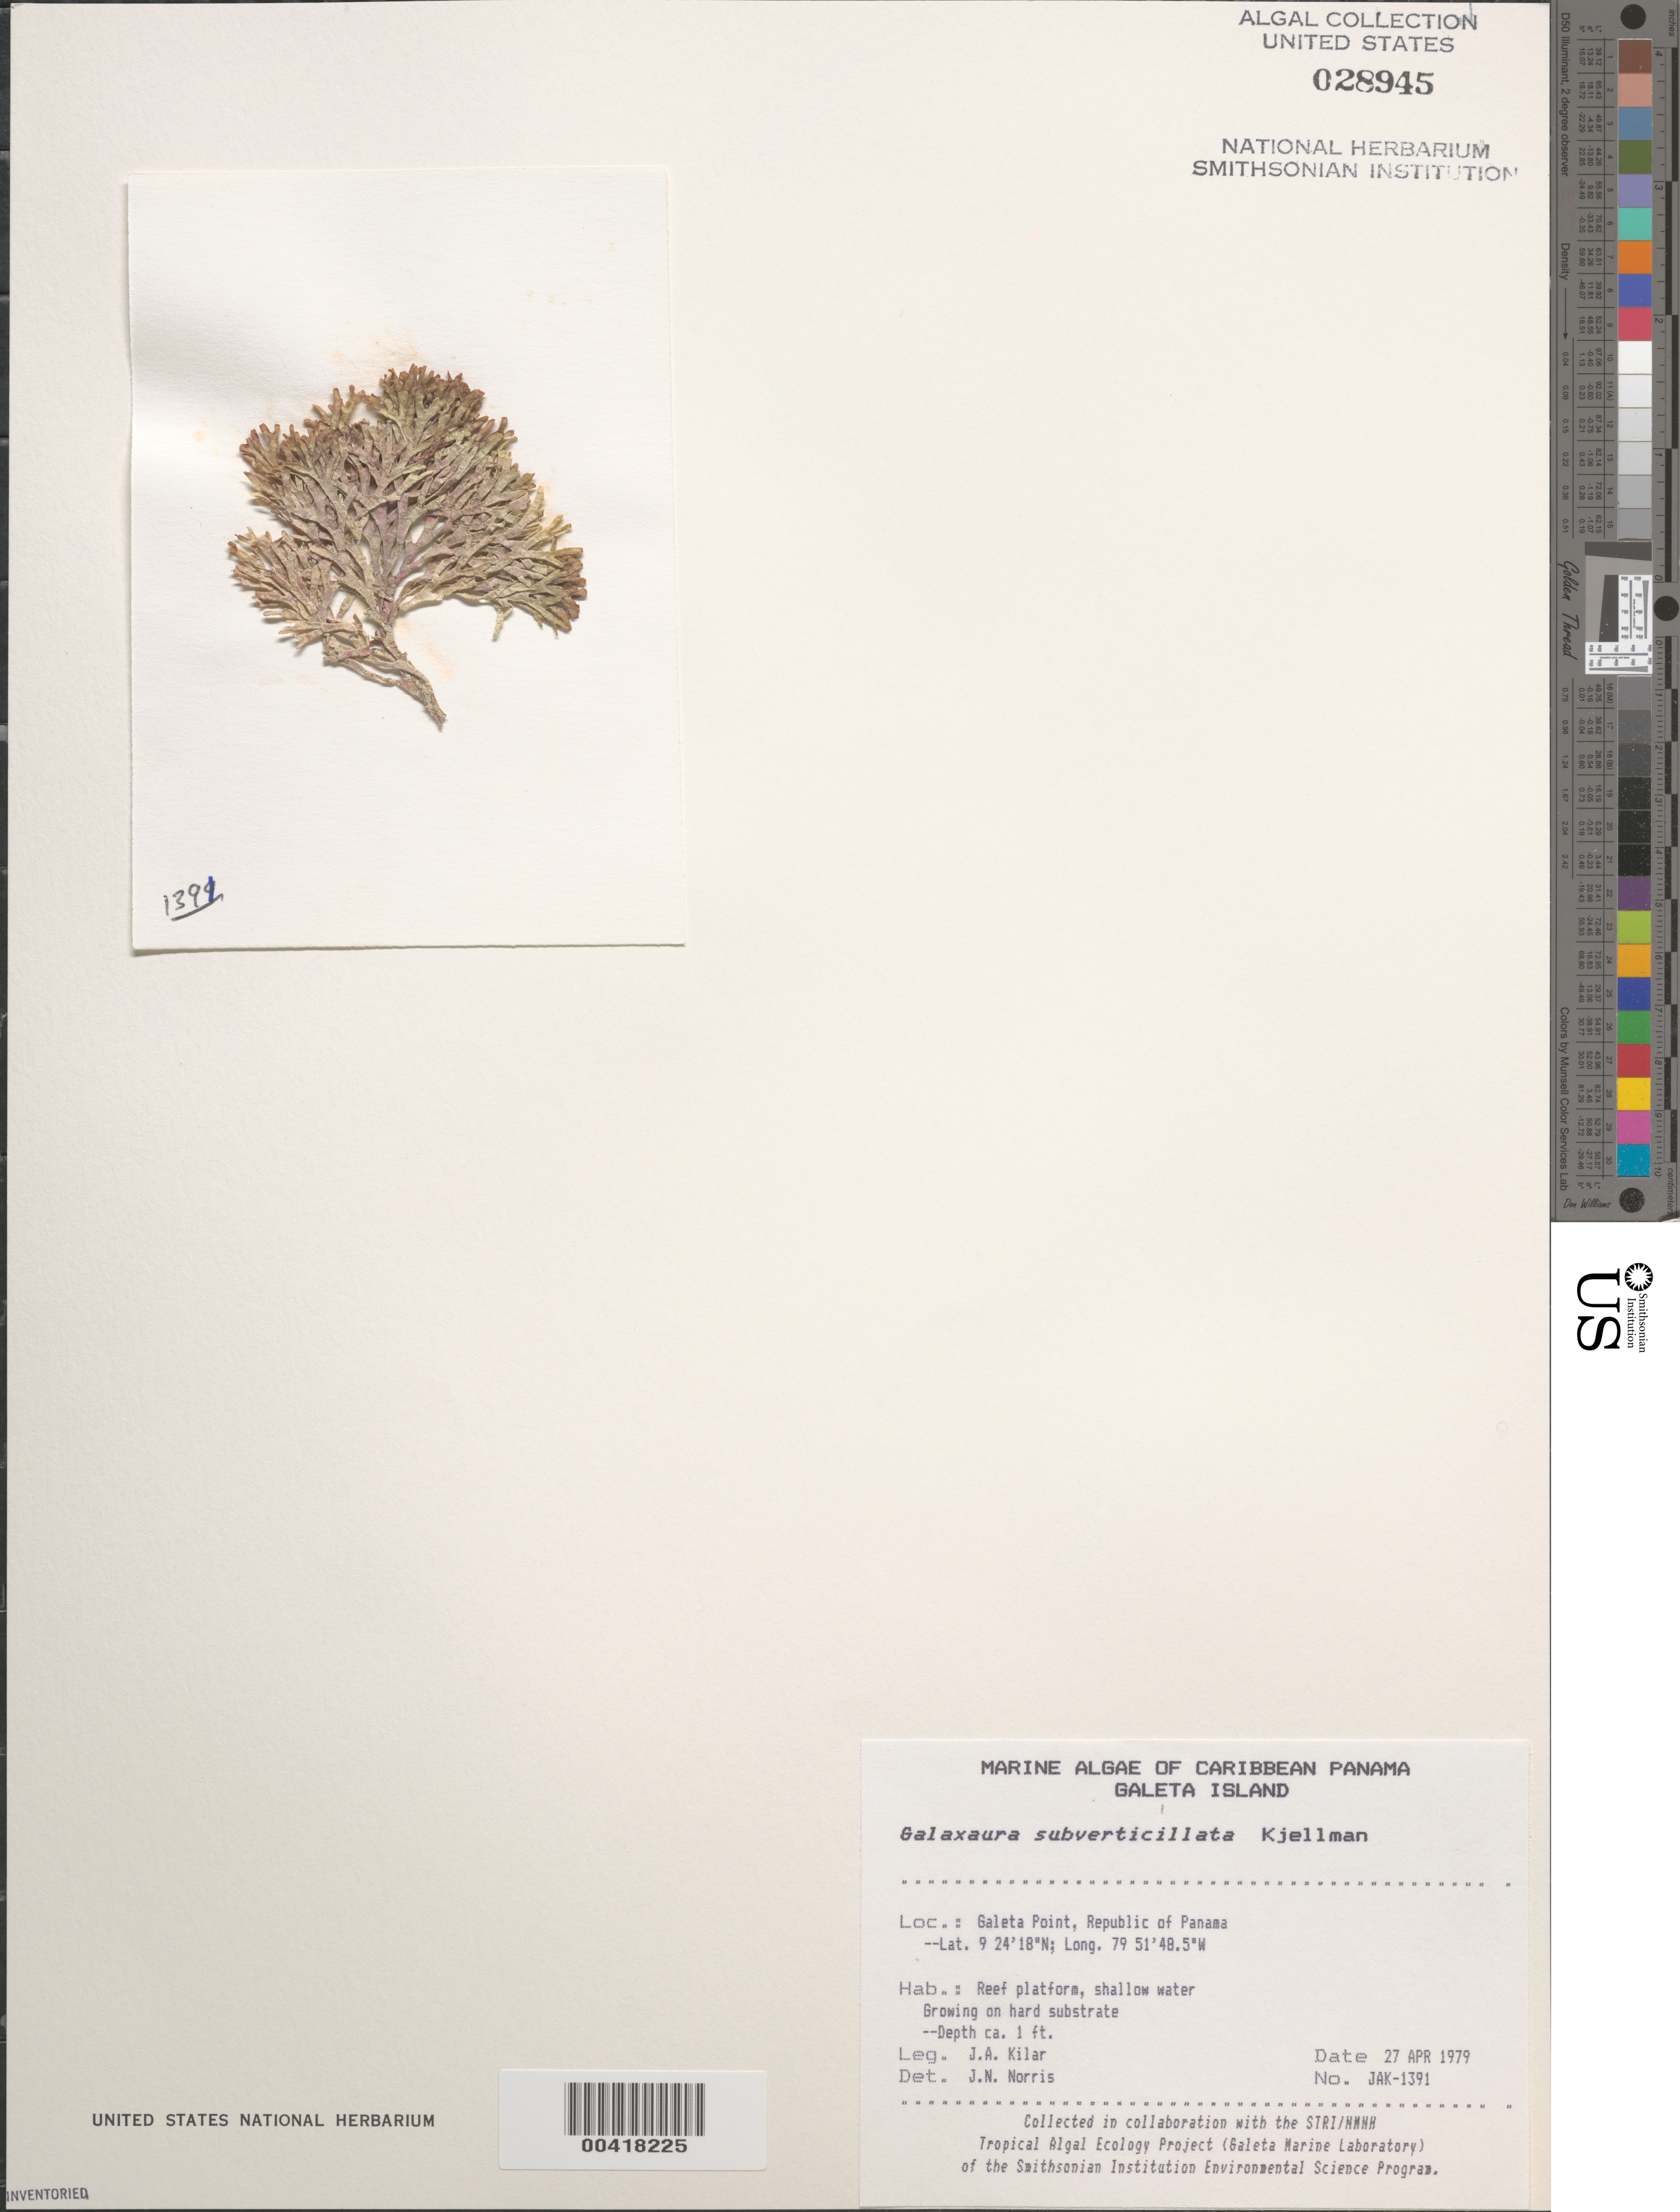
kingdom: Plantae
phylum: Rhodophyta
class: Florideophyceae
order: Nemaliales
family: Galaxauraceae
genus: Galaxaura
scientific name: Galaxaura rugosa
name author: (Ellis & Sol.) J.V.Lamouroux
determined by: Algae name updating Project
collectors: J. A. Kilar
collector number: JAK-1391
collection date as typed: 27 Apr 1979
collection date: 1979-04-27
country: Panama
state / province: Colón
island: Galeta Island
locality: Galeta Point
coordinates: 9 24' 18" N, 79 51' 48.5" W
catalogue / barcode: US 28945